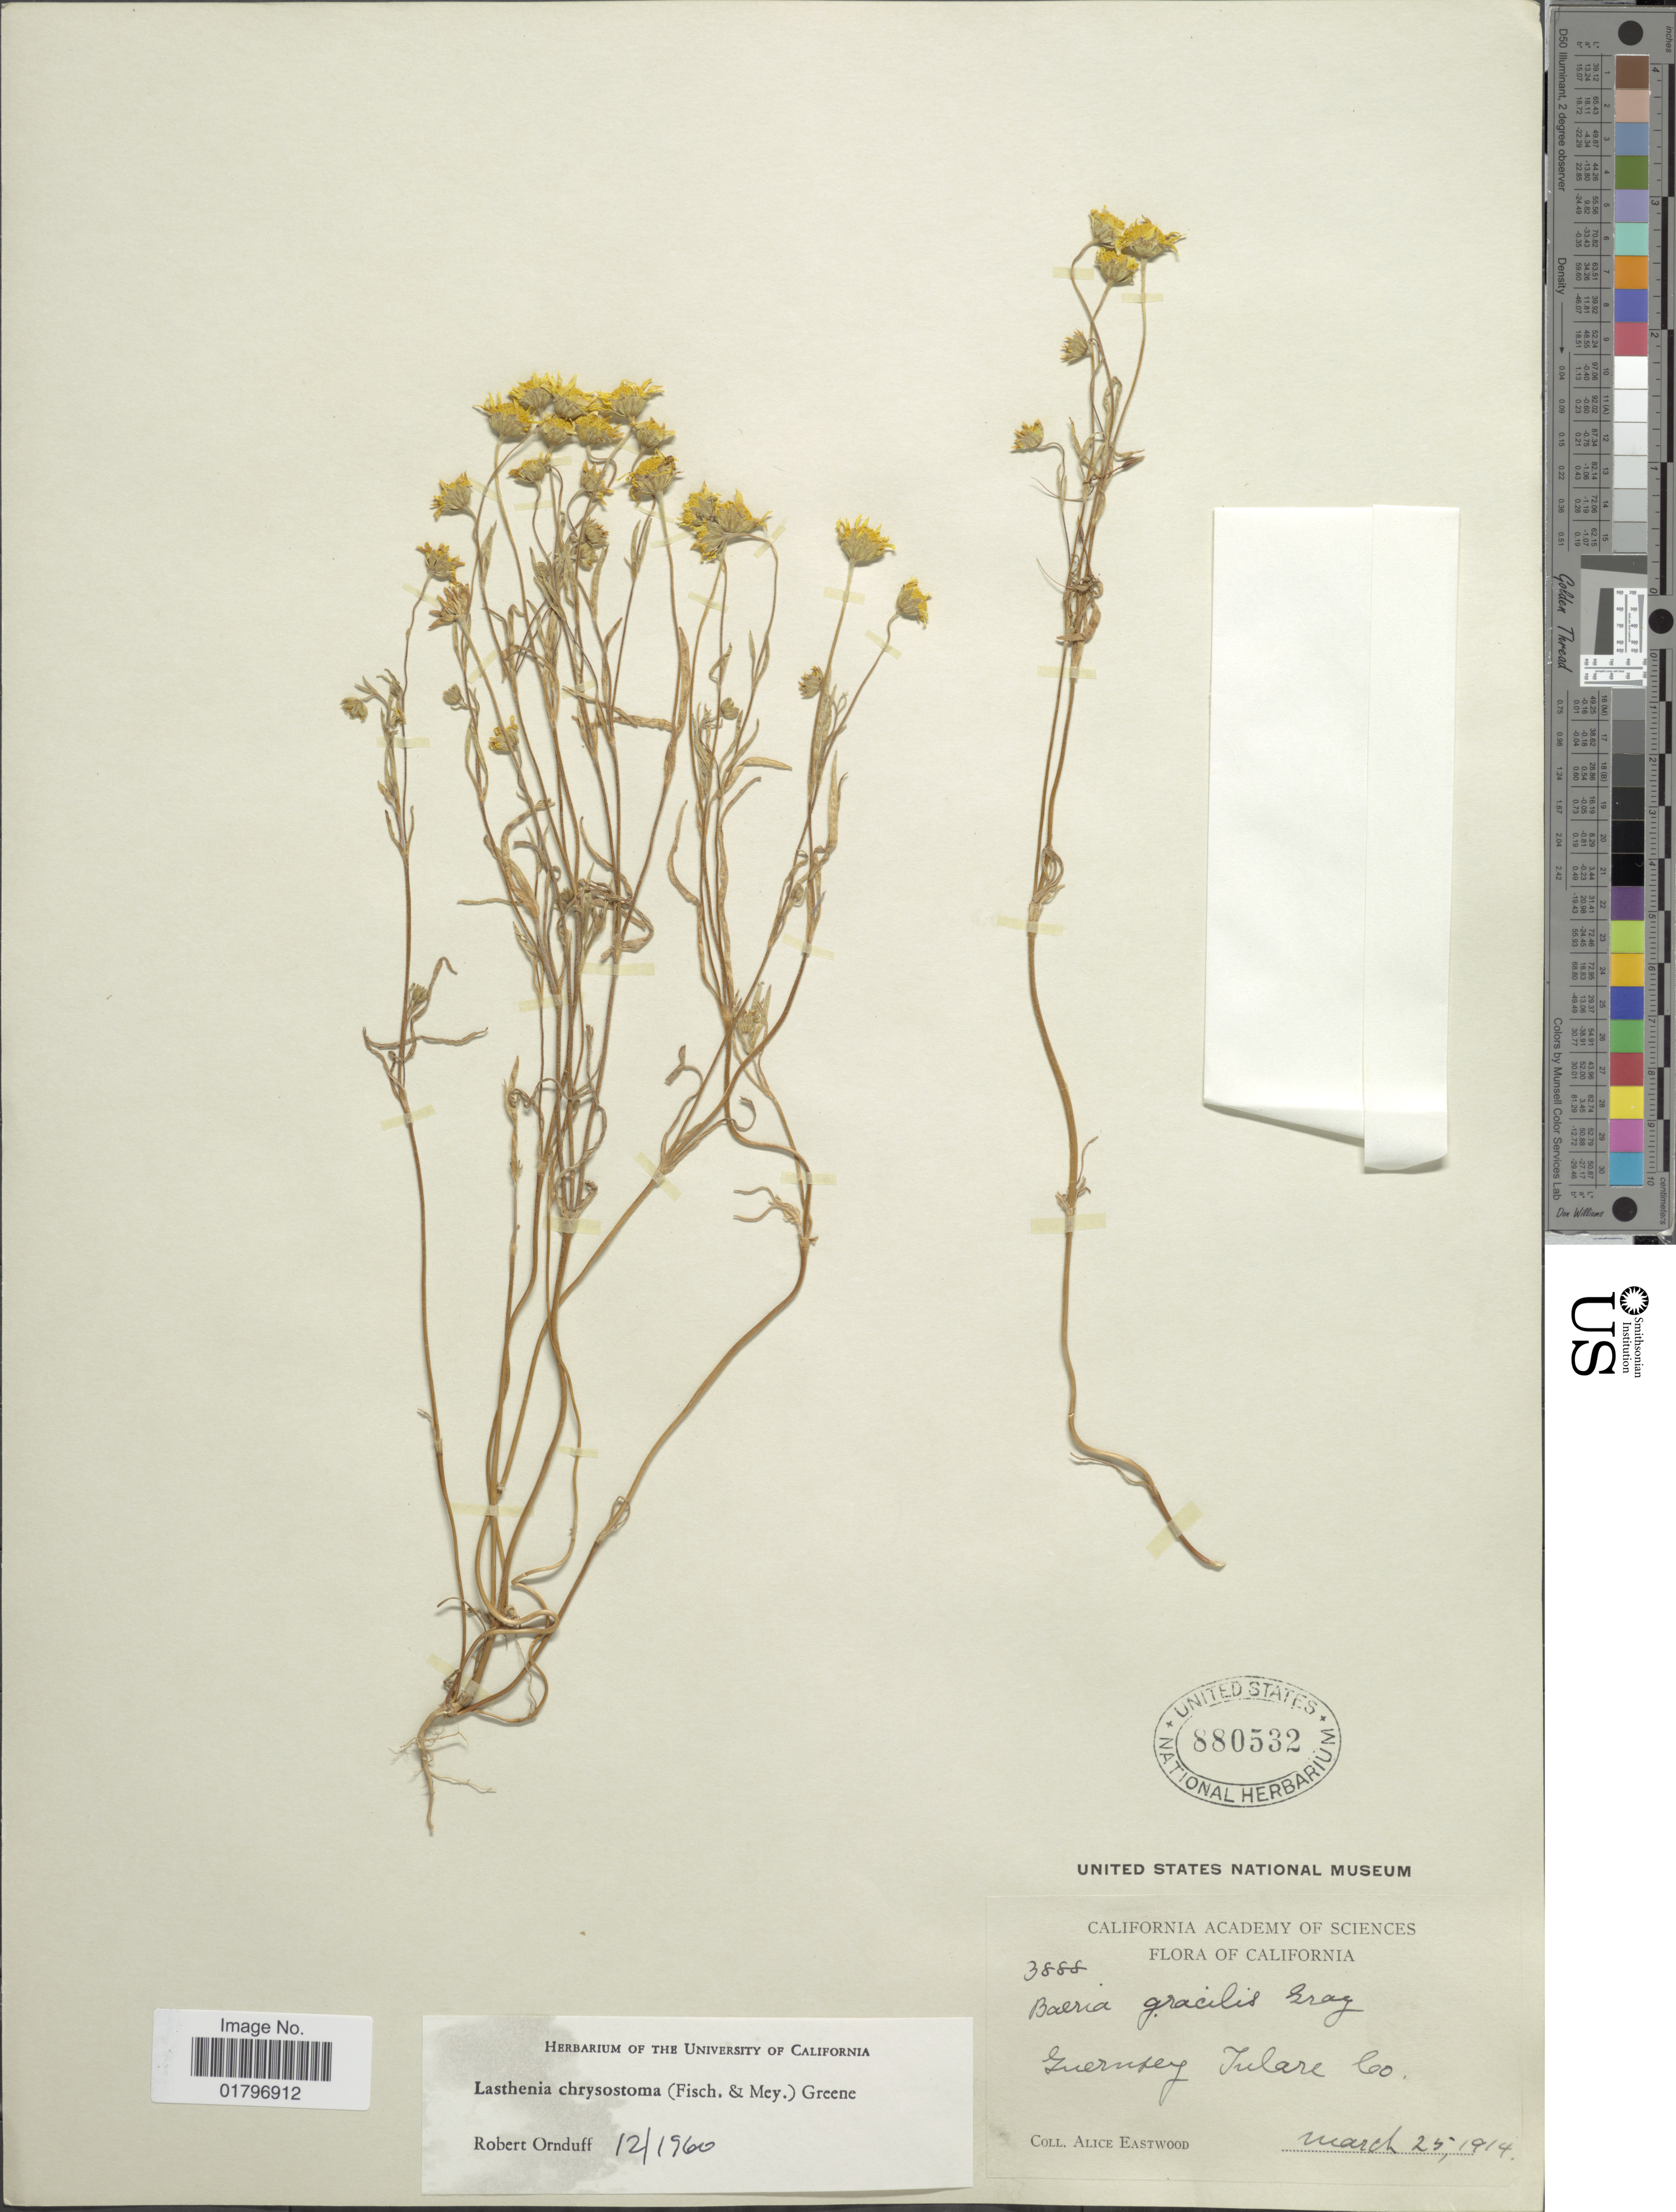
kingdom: Plantae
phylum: Tracheophyta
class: Magnoliopsida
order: Asterales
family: Asteraceae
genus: Lasthenia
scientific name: Lasthenia chrysostoma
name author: (Fisch. & C.A. Mey.) Greene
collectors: A. Eastwood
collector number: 3888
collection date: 1914-03-25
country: United States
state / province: California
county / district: Tulare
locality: Guerusey Tulare Co.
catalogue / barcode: US 880532